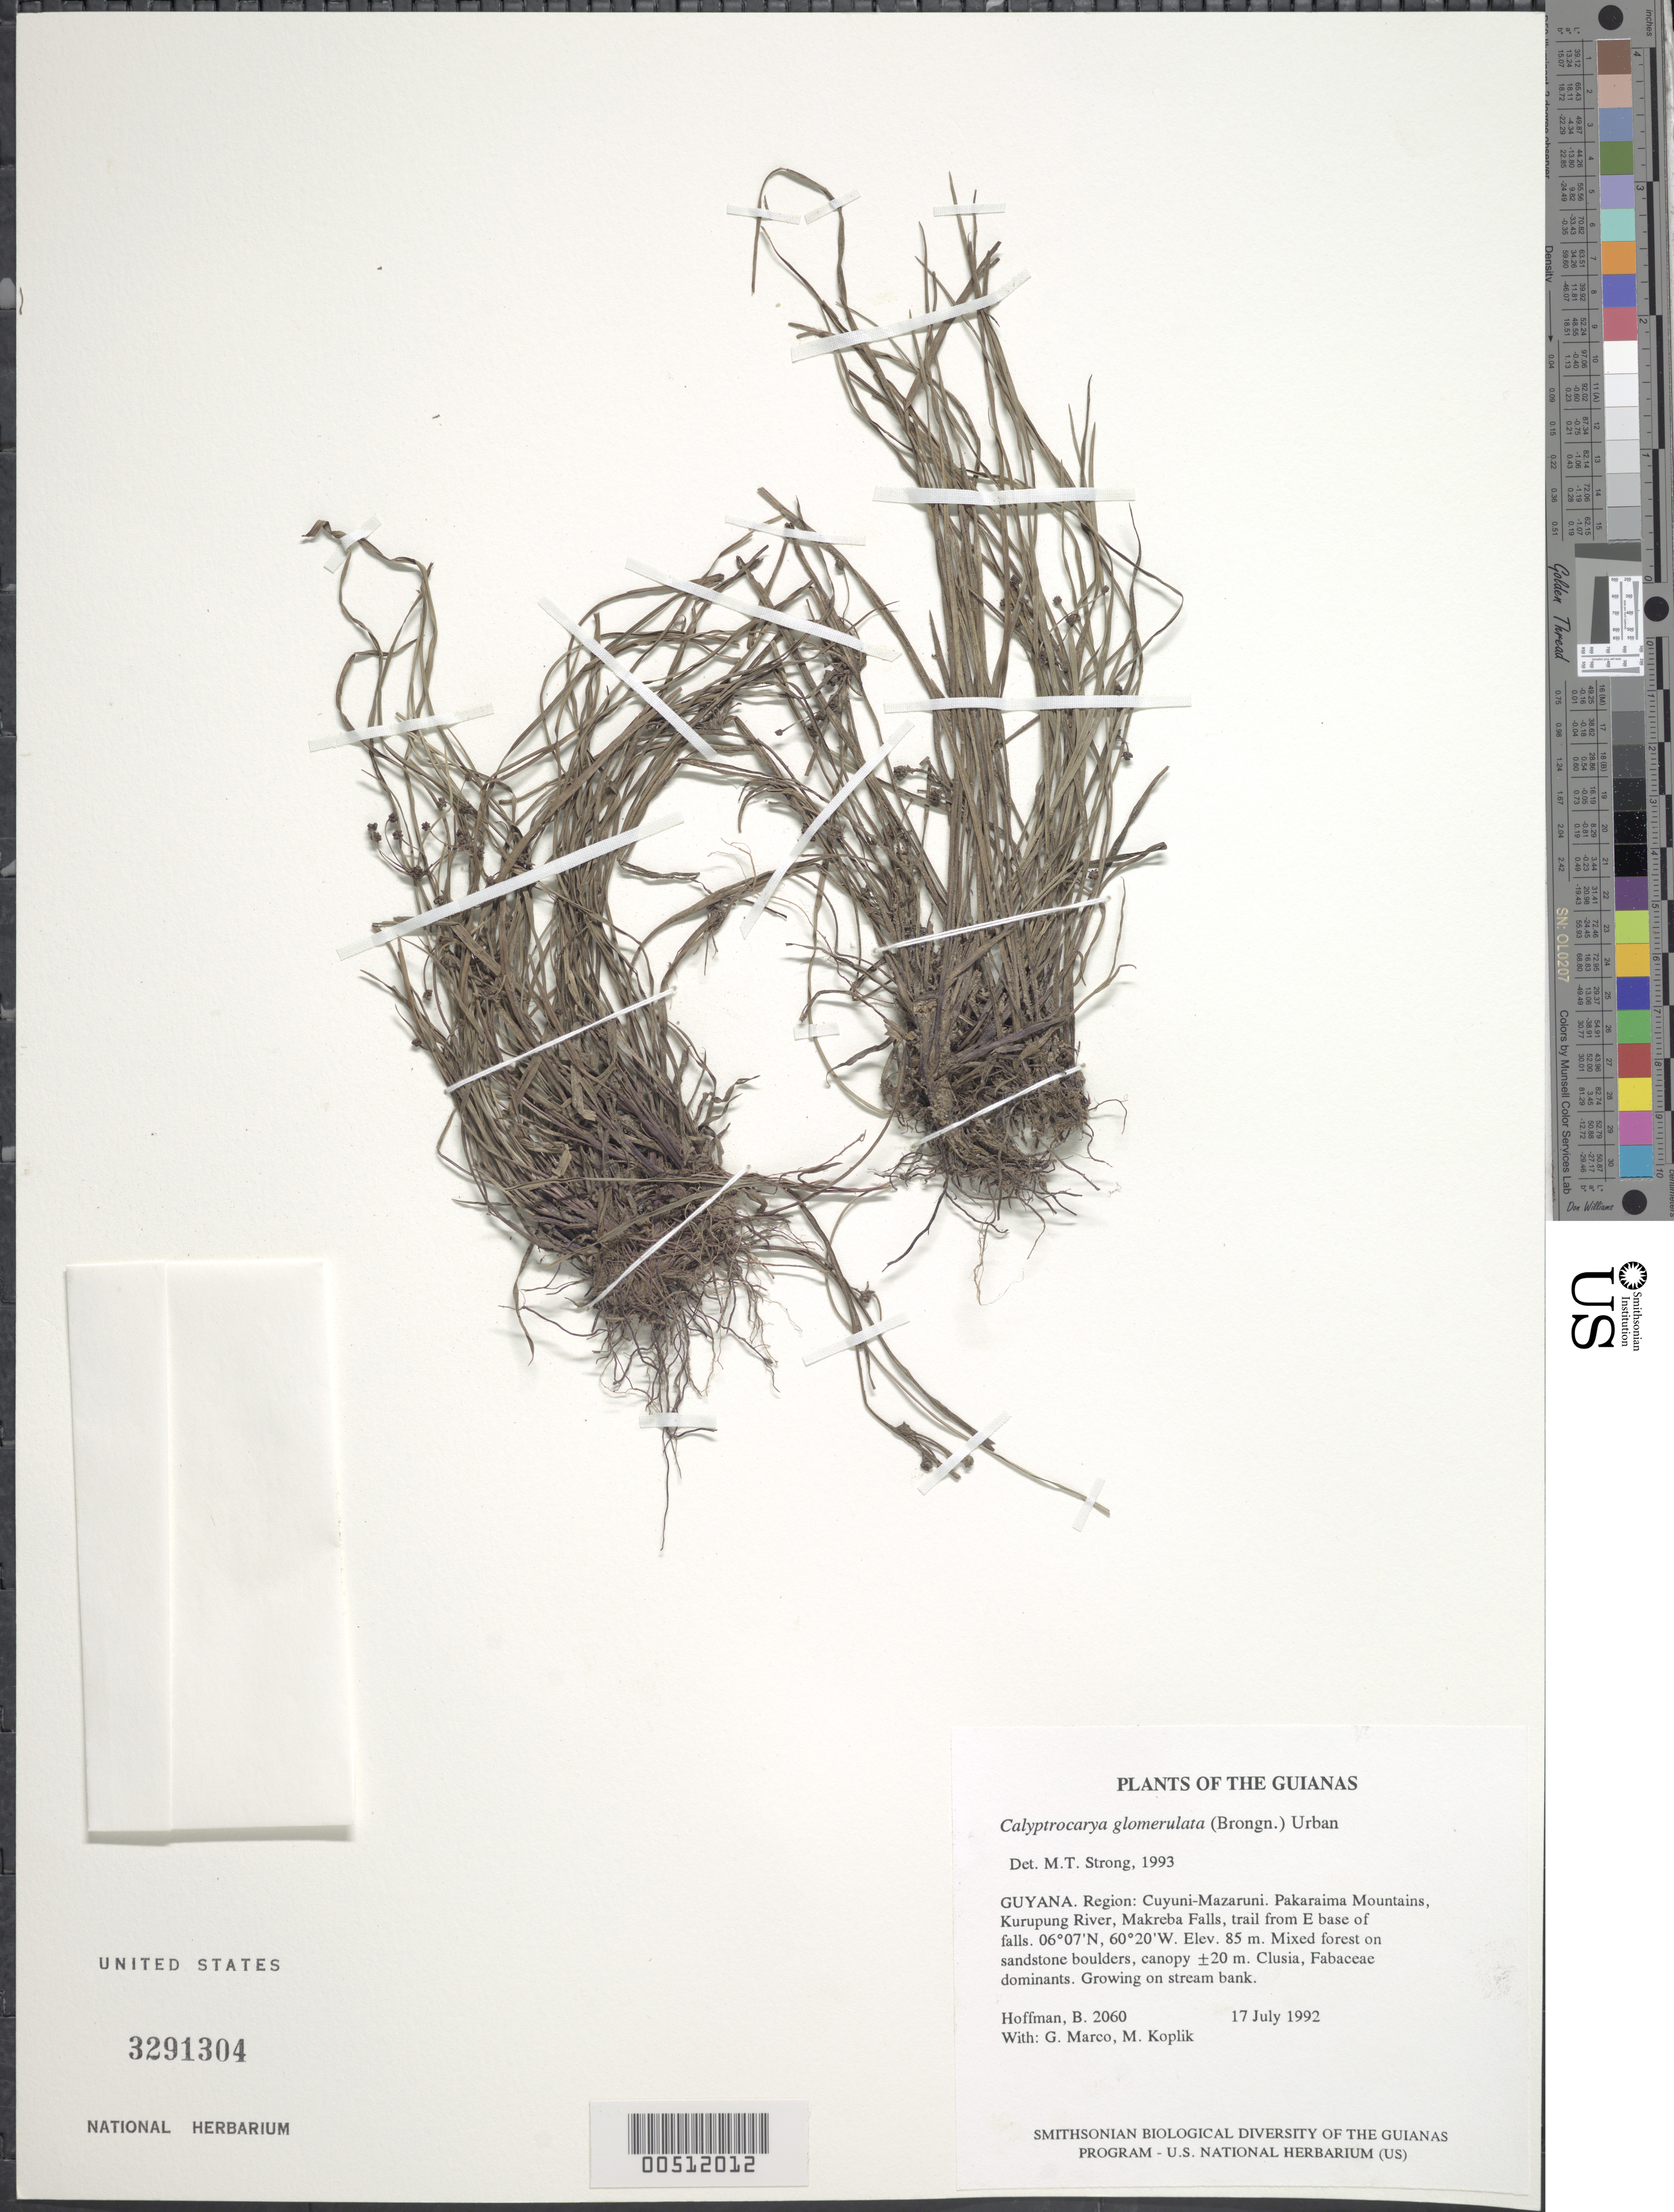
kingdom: Plantae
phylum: Tracheophyta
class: Liliopsida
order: Poales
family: Cyperaceae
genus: Calyptrocarya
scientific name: Calyptrocarya glomerulata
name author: (Brongn.) Urb.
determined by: Strong, M. T., (US), Smithsonian Institution - National Museum of Natural History (UNITED STATES)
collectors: B. Hoffman, G. Marco & M. Koplik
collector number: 2060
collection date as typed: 17 July 1992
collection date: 1992-07-17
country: Guyana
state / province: Cuyuni-Mazaruni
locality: Pakaraima Mountains, Kurupung River, Makreba Falls, trail from E base of falls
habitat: Mixed forest on sandstone boulders, canopy ±20 m. Clusia, Fabaceae dominants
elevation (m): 85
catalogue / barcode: US 3291304